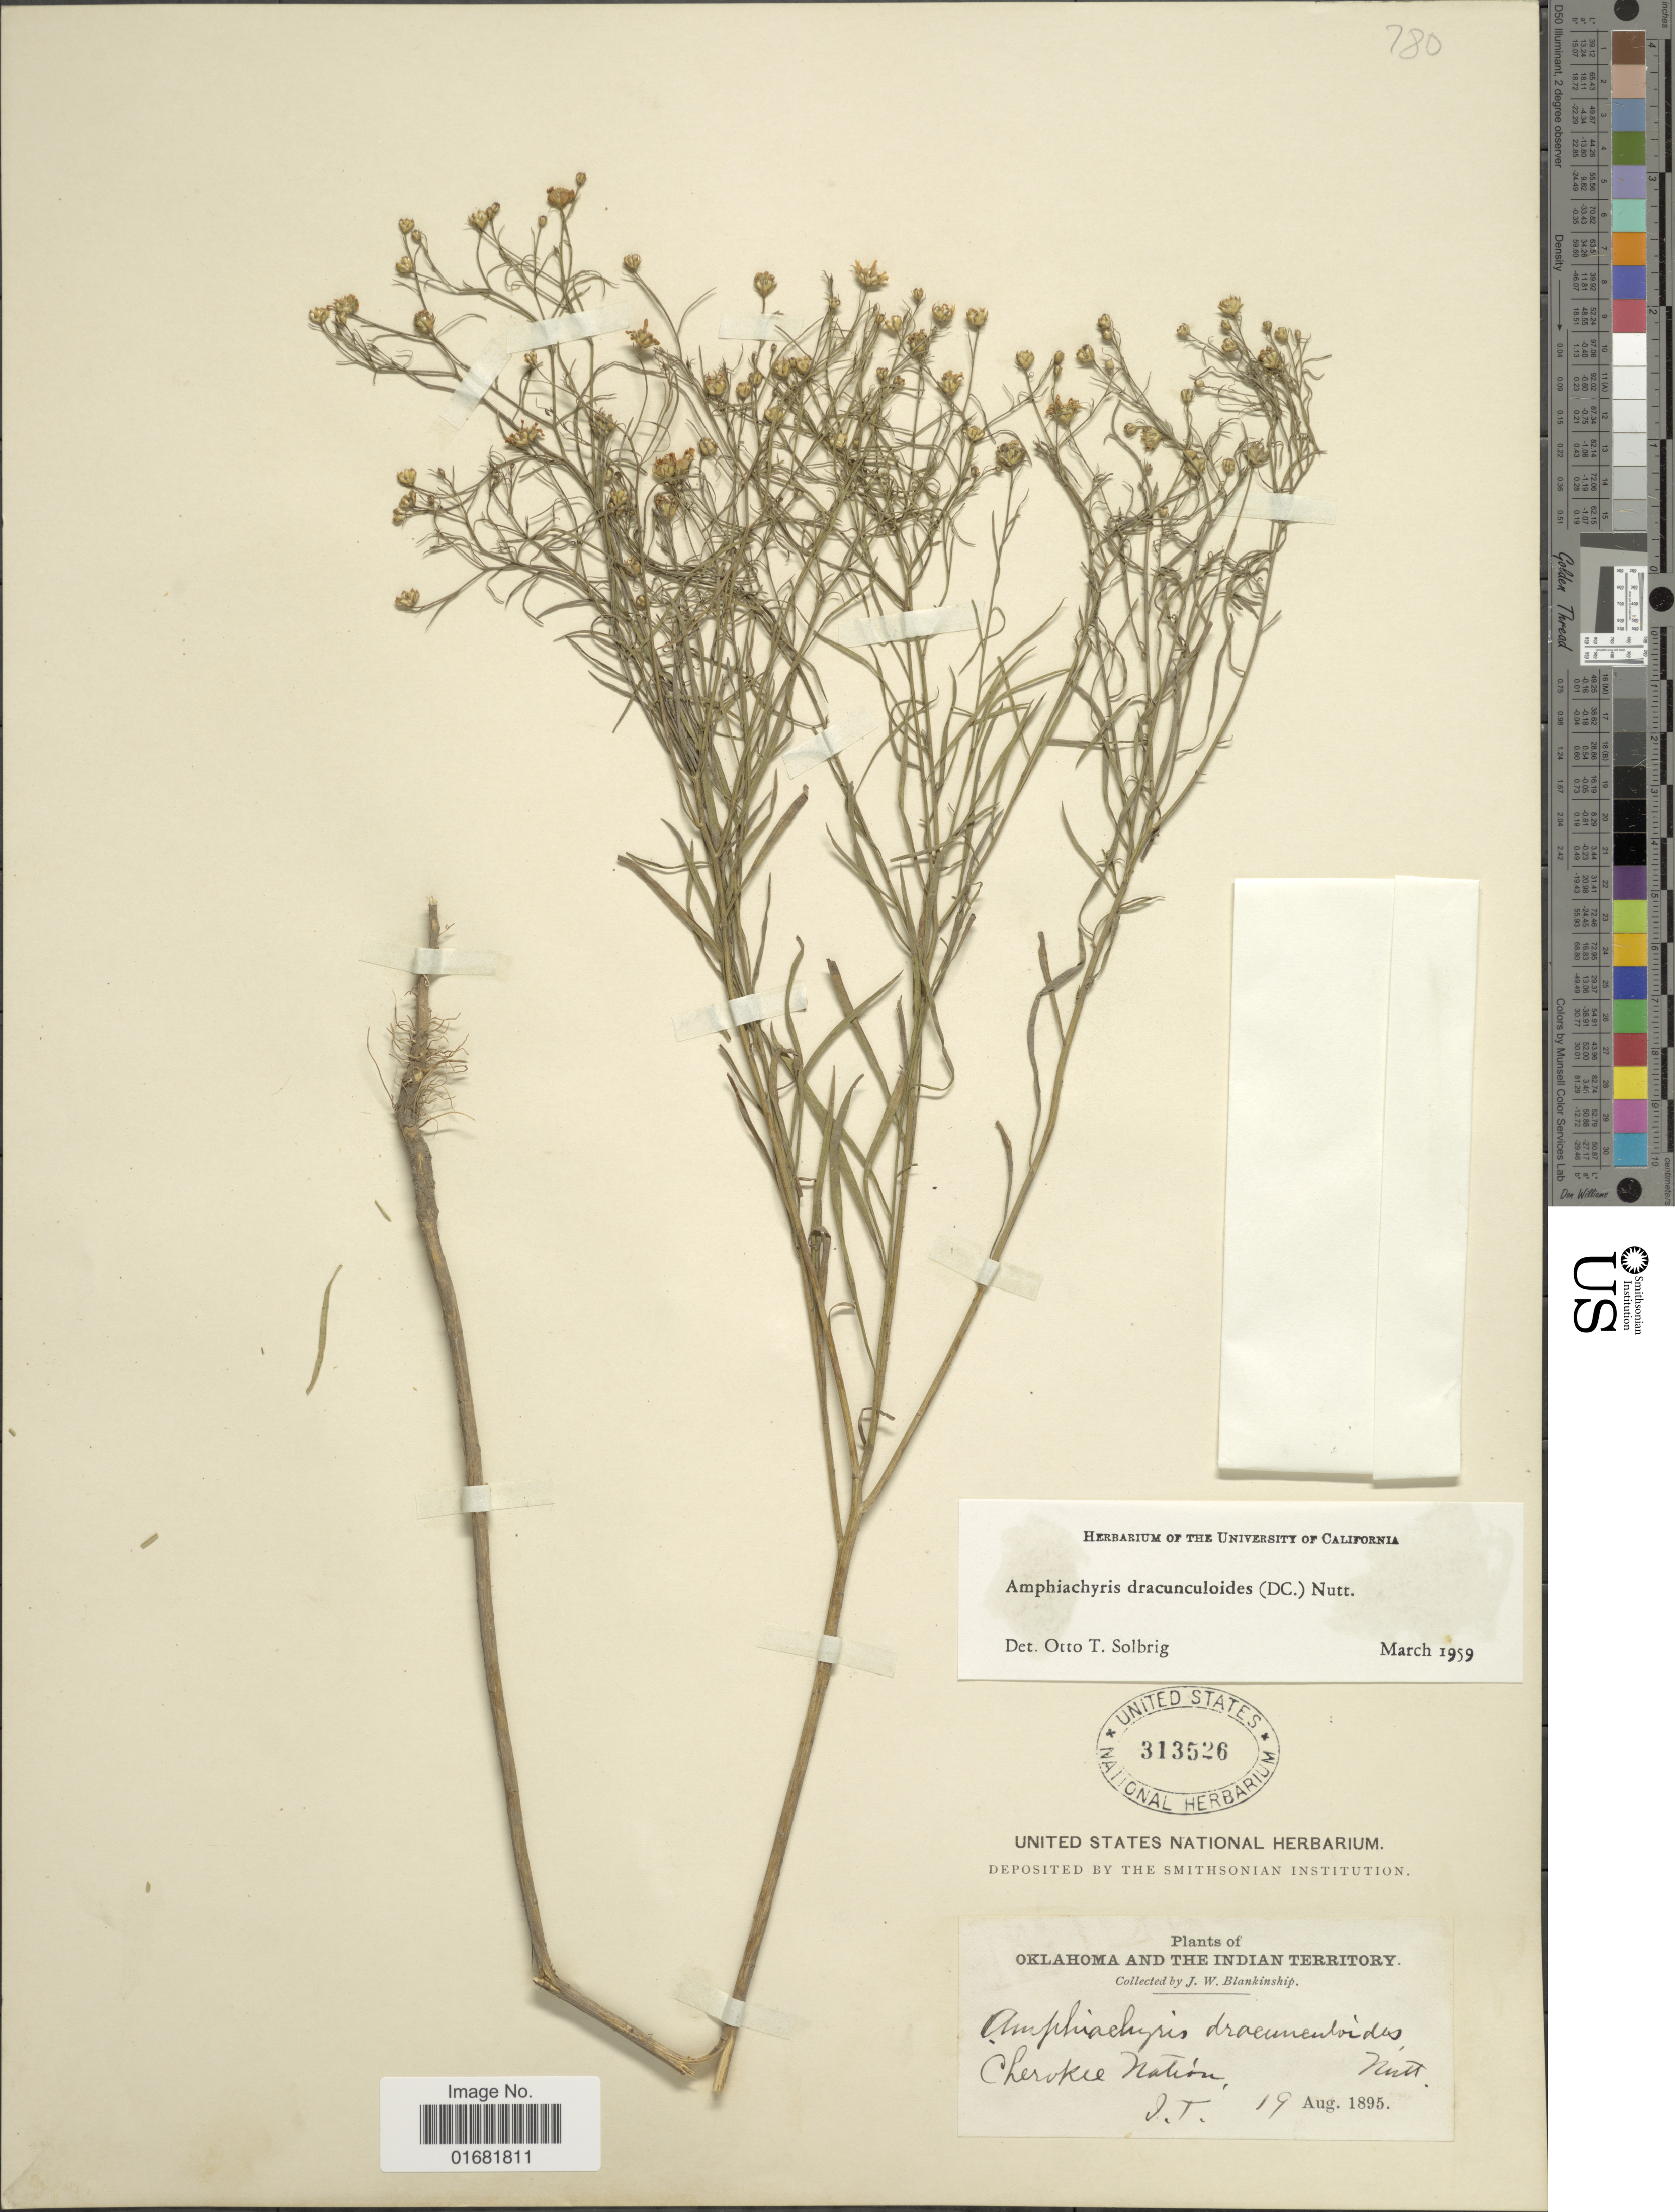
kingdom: Plantae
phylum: Tracheophyta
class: Magnoliopsida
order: Asterales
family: Asteraceae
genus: Amphiachyris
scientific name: Amphiachyris dracunculoides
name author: (DC.) Nutt.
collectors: J. W. Blankinship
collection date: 1895-08-19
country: United States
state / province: Oklahoma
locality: Cherokee Nation, I. T.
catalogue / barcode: US 313526